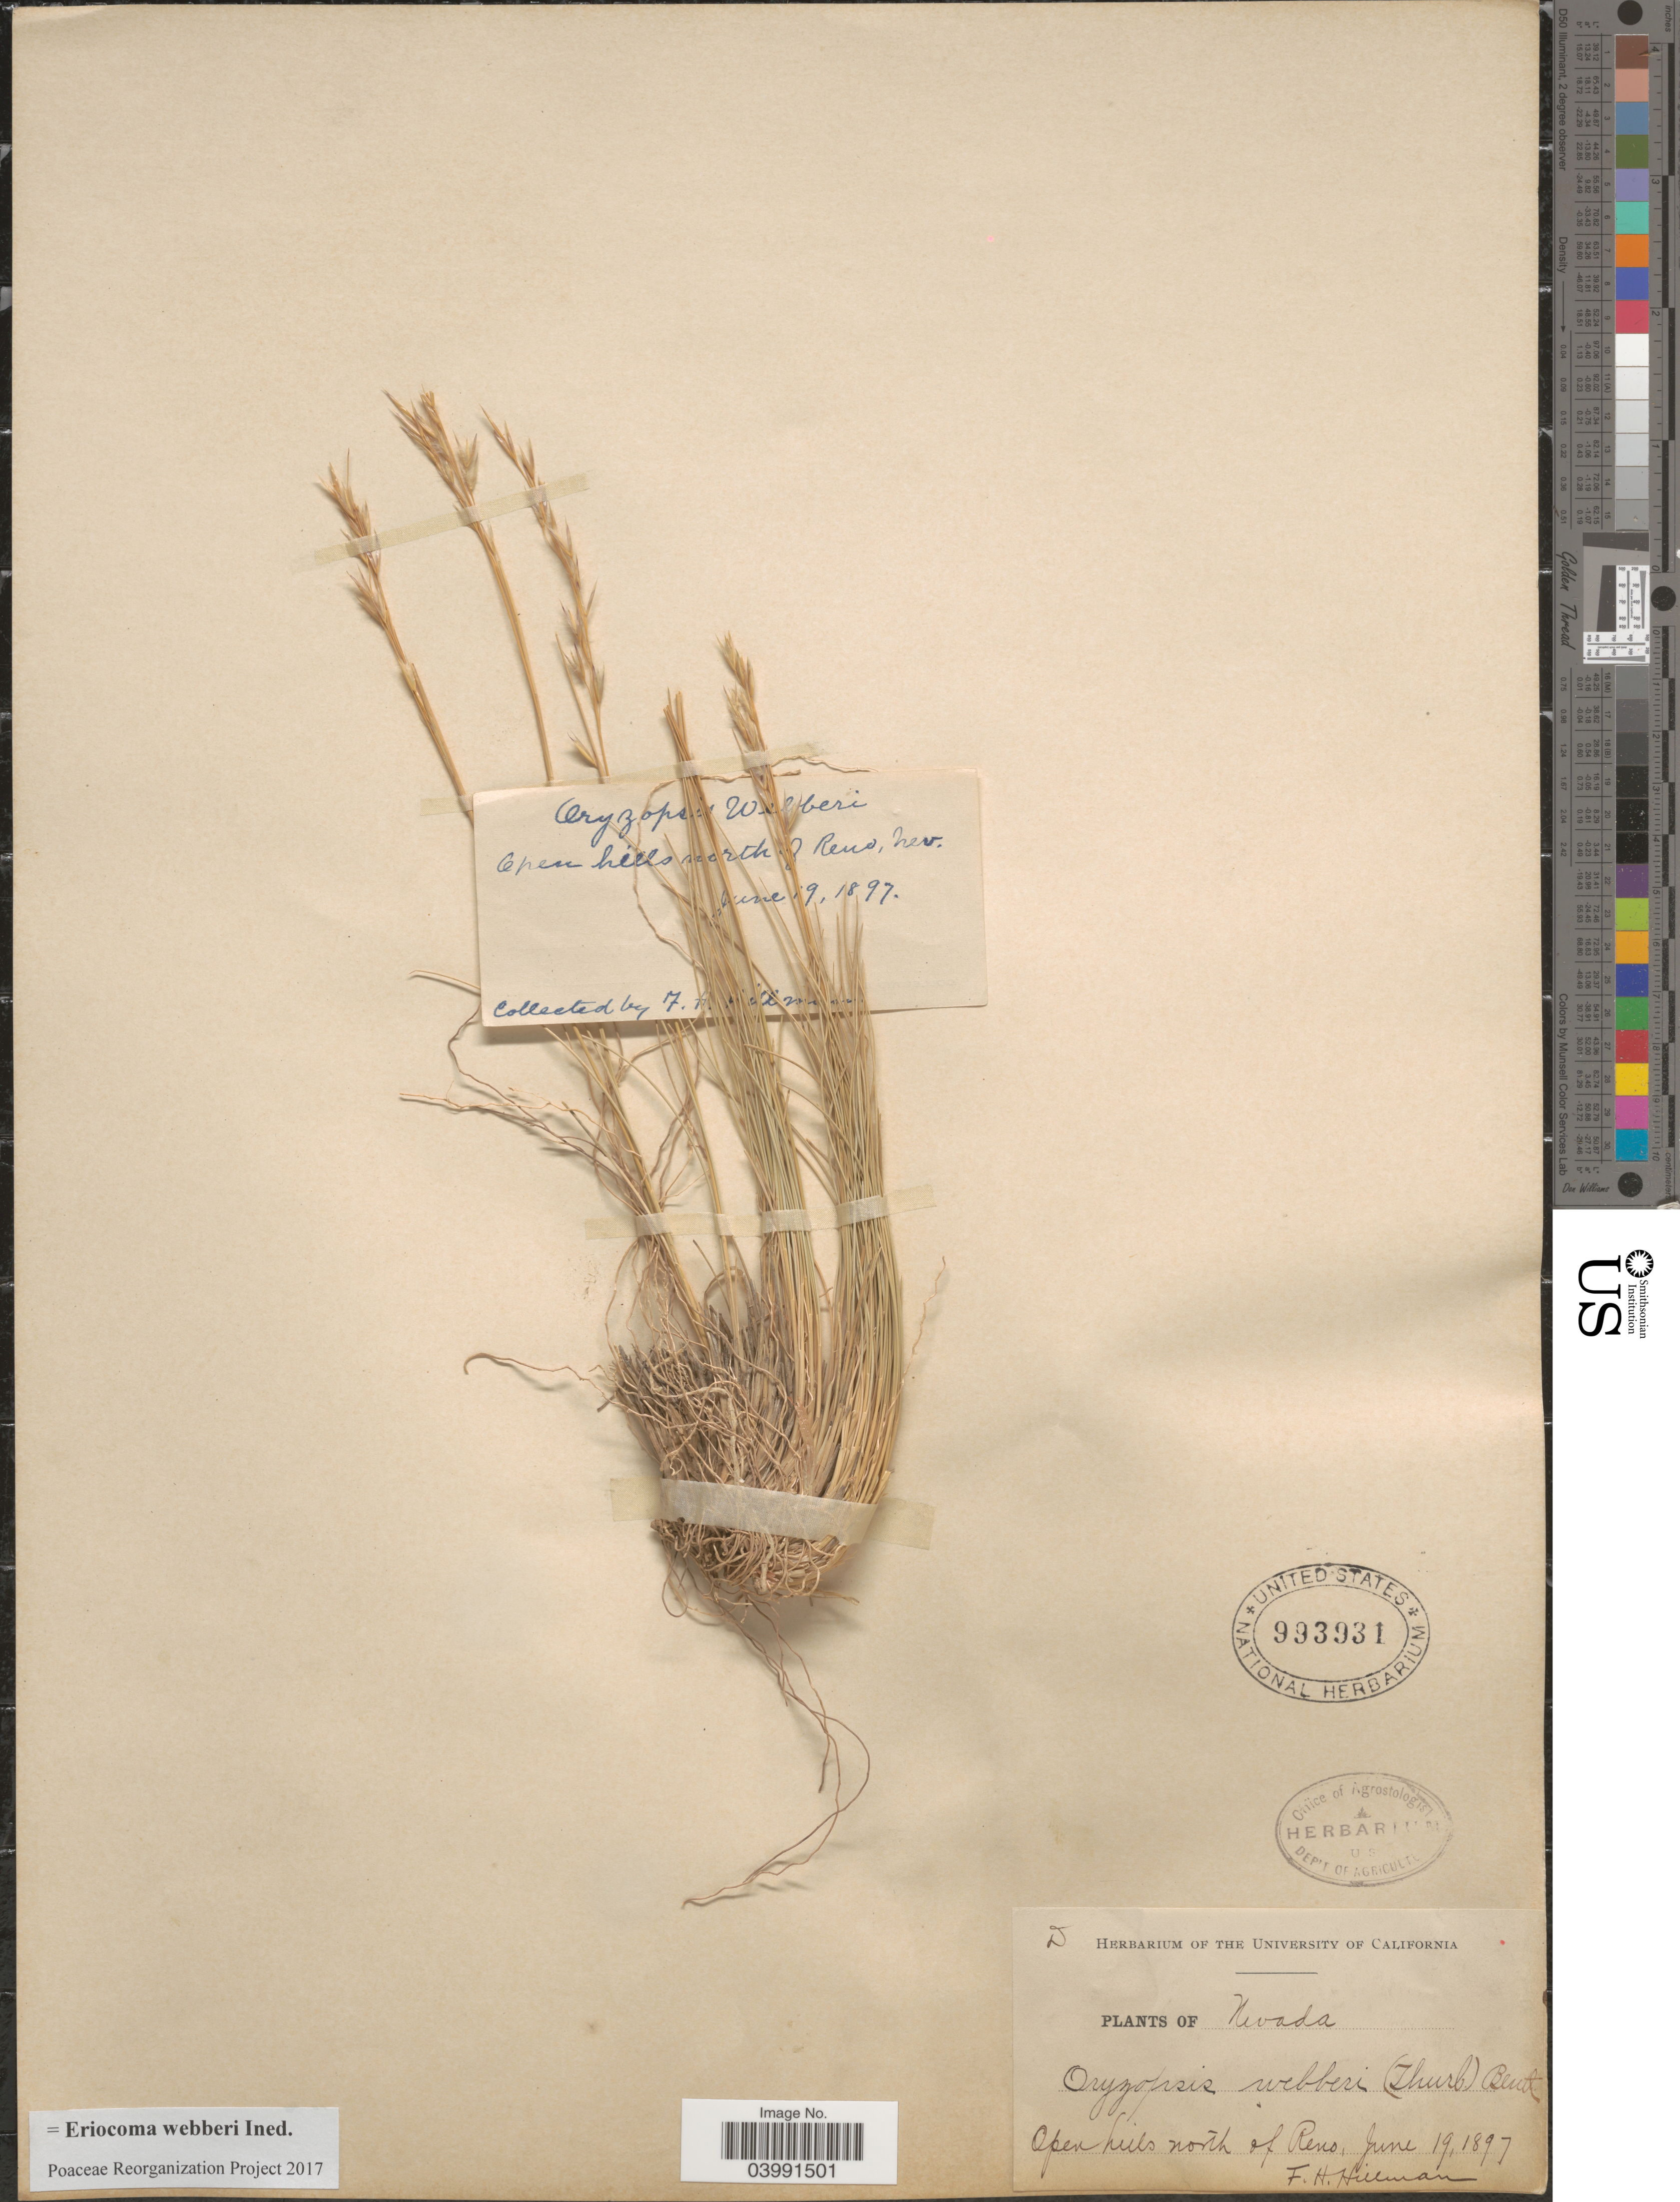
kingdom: Plantae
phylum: Tracheophyta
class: Liliopsida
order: Poales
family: Poaceae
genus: Eriocoma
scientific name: Eriocoma webberi ined.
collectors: F. Hillman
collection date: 1897-06-19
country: United States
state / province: Nevada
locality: Hills north of Reno.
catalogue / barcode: US 993931